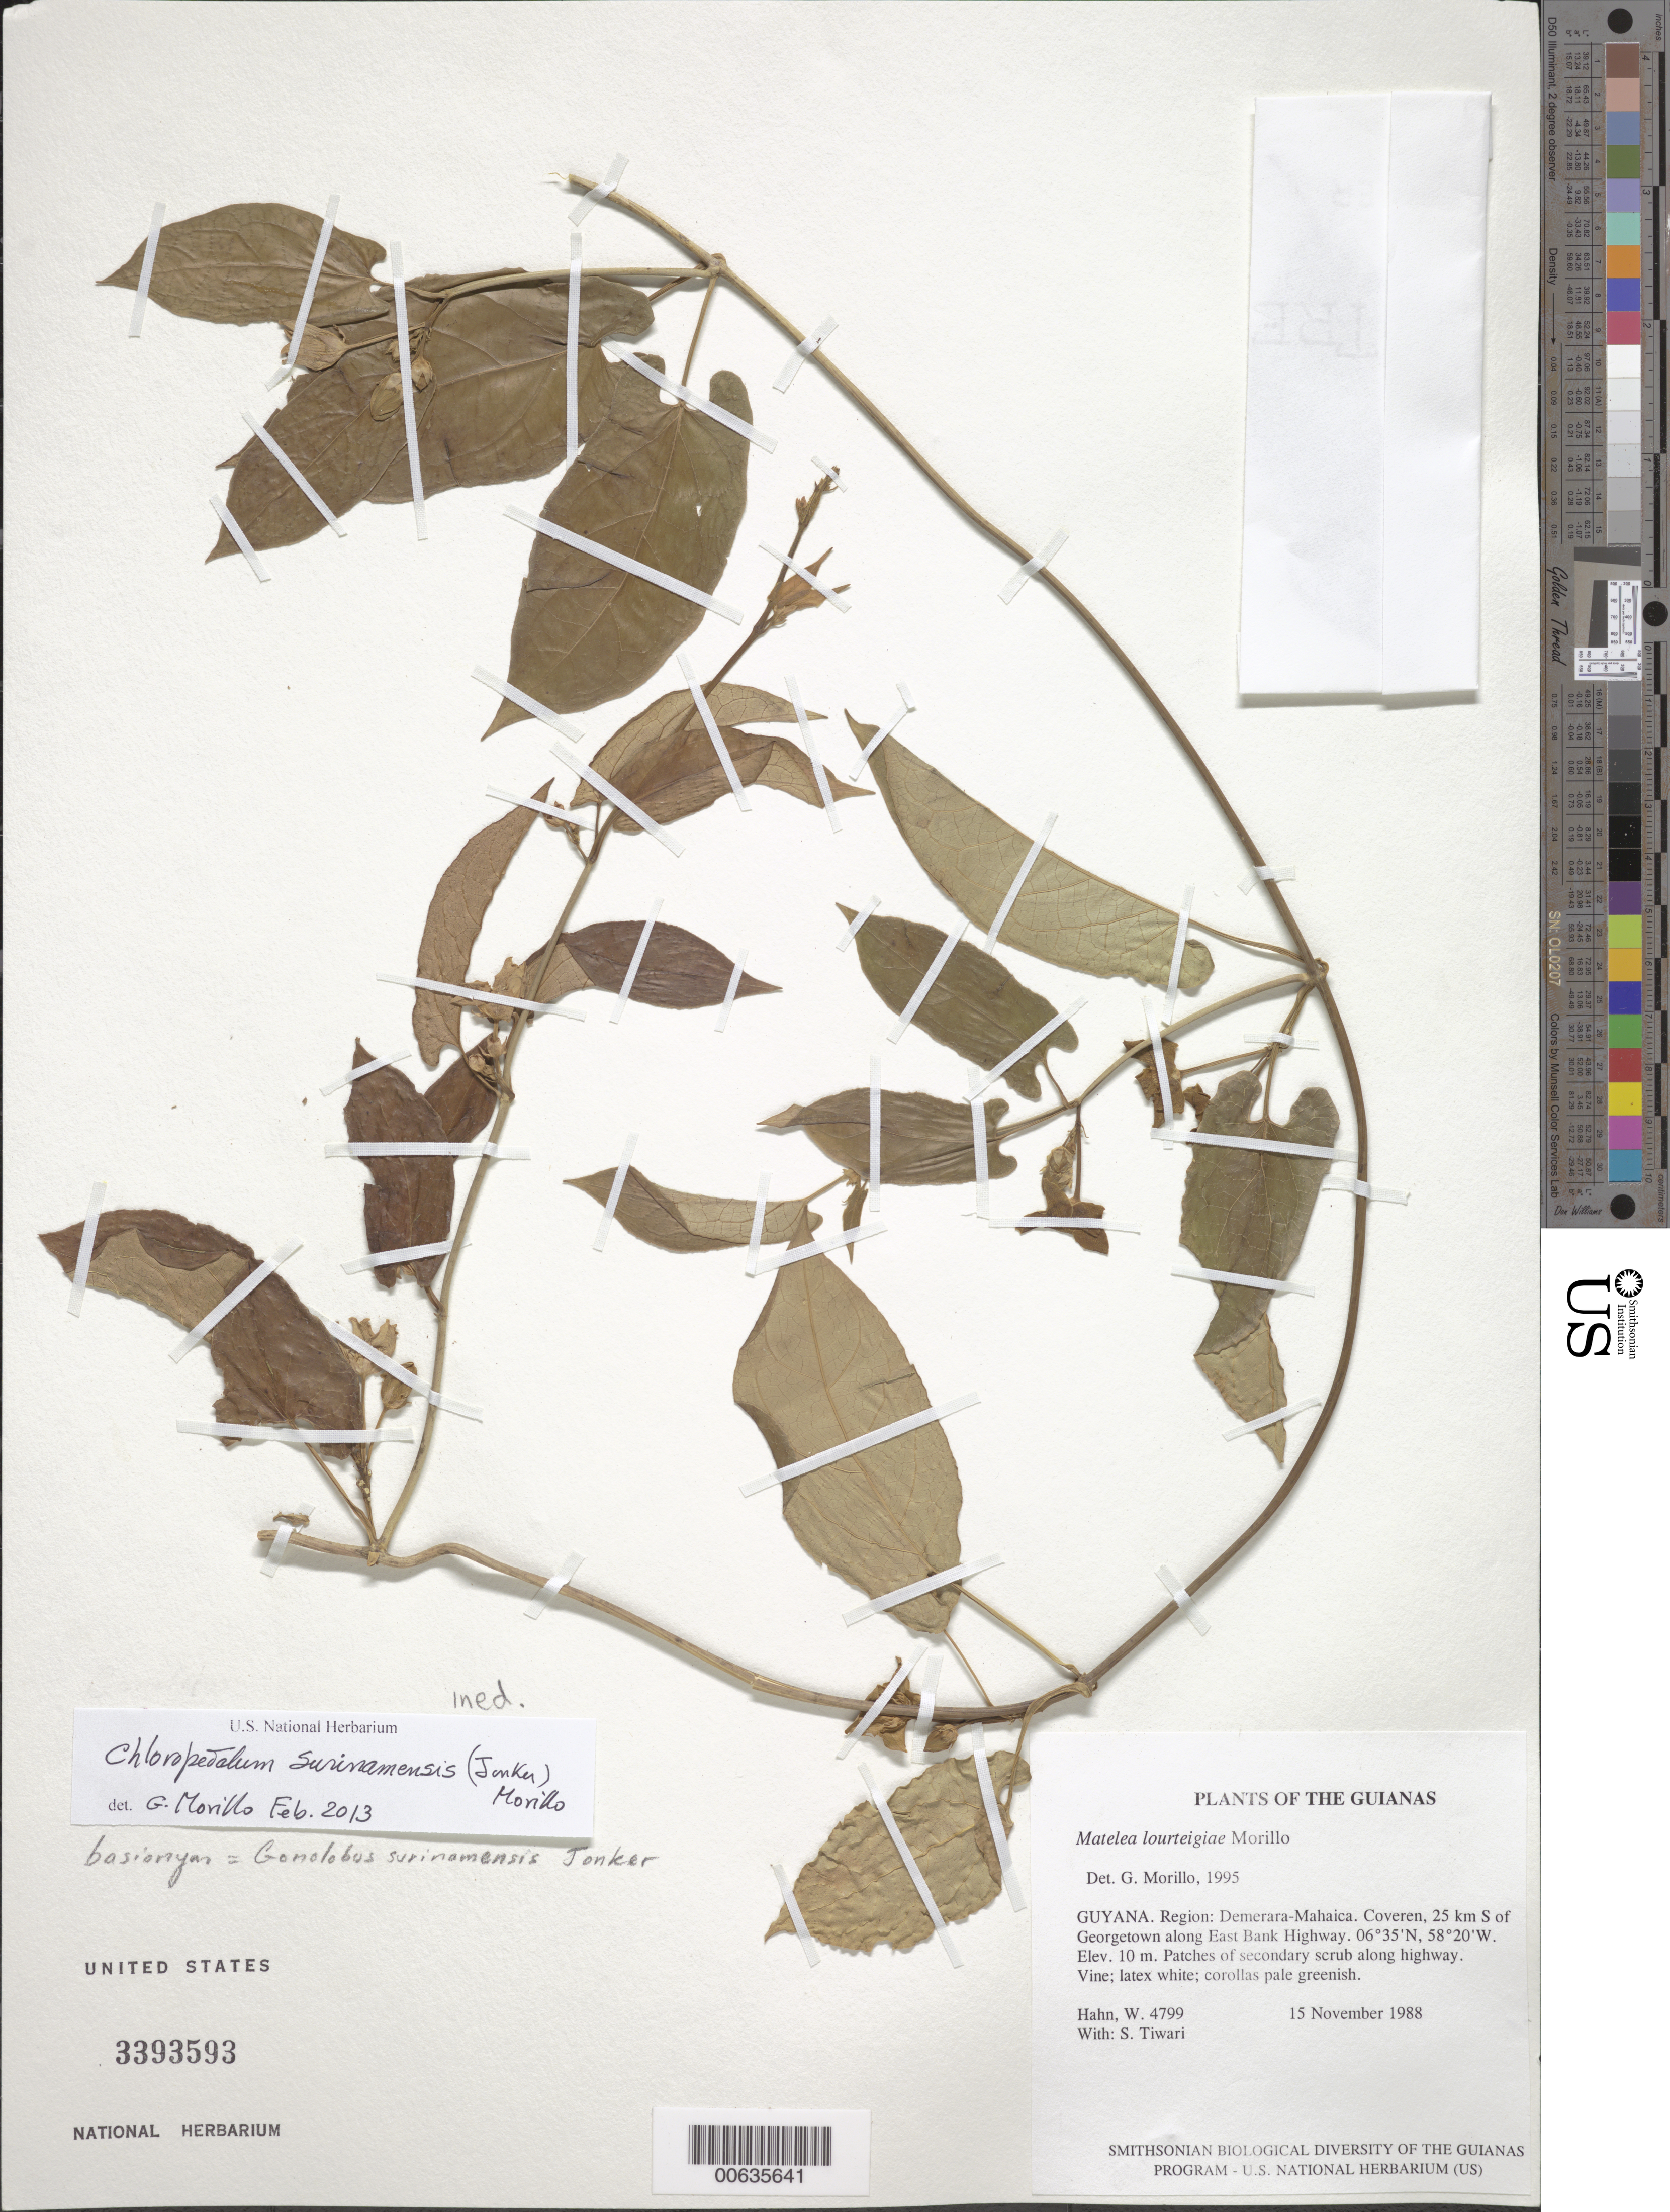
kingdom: Plantae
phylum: Tracheophyta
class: Magnoliopsida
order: Gentianales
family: Apocynaceae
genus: Matelea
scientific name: Matelea lourteigiae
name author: Morillo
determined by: Morillo, G. N.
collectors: W. Hahn & S. Tiwari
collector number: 4799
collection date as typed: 15 November 1988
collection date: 1988-11-15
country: Guyana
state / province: Demerara-Mahaica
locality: Coveren, 25 km S of Georgetown along East Bank Highway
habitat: Patches of secondary scrub along highway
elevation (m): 10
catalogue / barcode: US 3393593